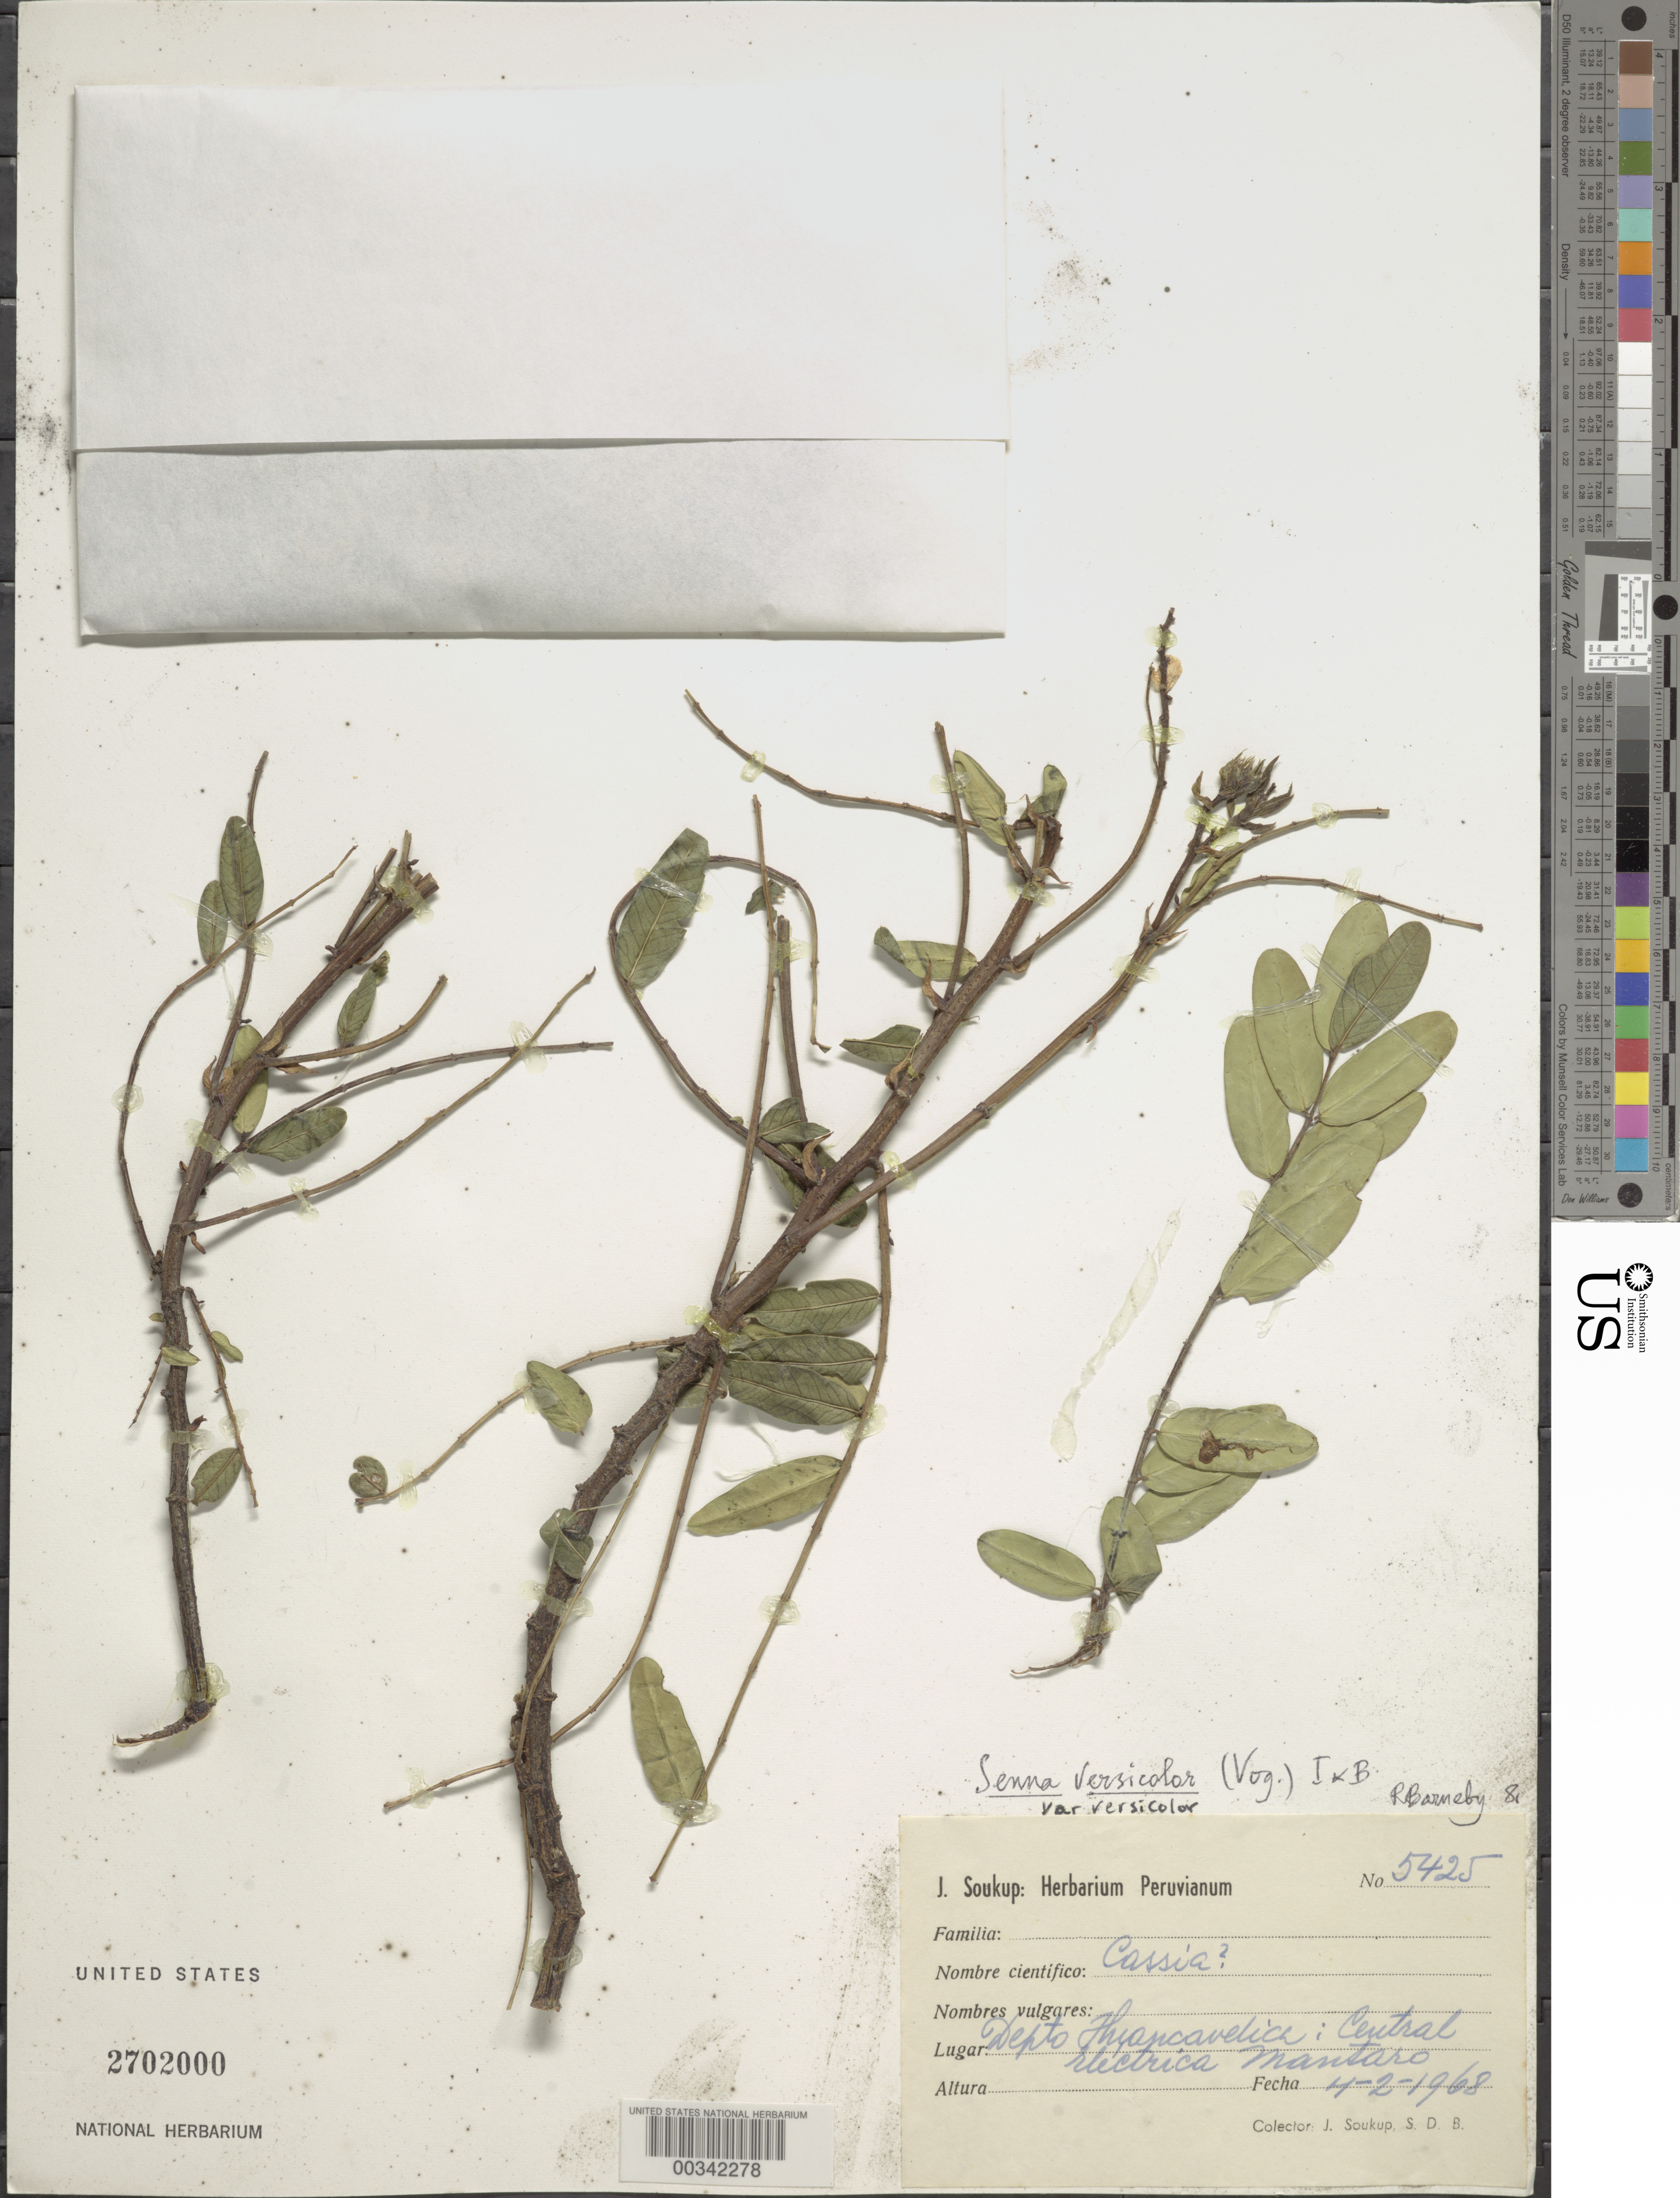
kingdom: Plantae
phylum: Tracheophyta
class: Magnoliopsida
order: Brassicales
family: Brassicaceae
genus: Erysimum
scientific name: Erysimum capitatum subsp. perenne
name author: (S. Watson ex Coville) R.A. Price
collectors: J. J. Soukup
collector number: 5425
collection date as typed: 04 Feb 1968 or 02 Apr 1968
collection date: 1968-02-04 or 1968-04-02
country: Peru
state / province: Huancavelica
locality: Central Eléctrica Mantaro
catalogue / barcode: US 2702000